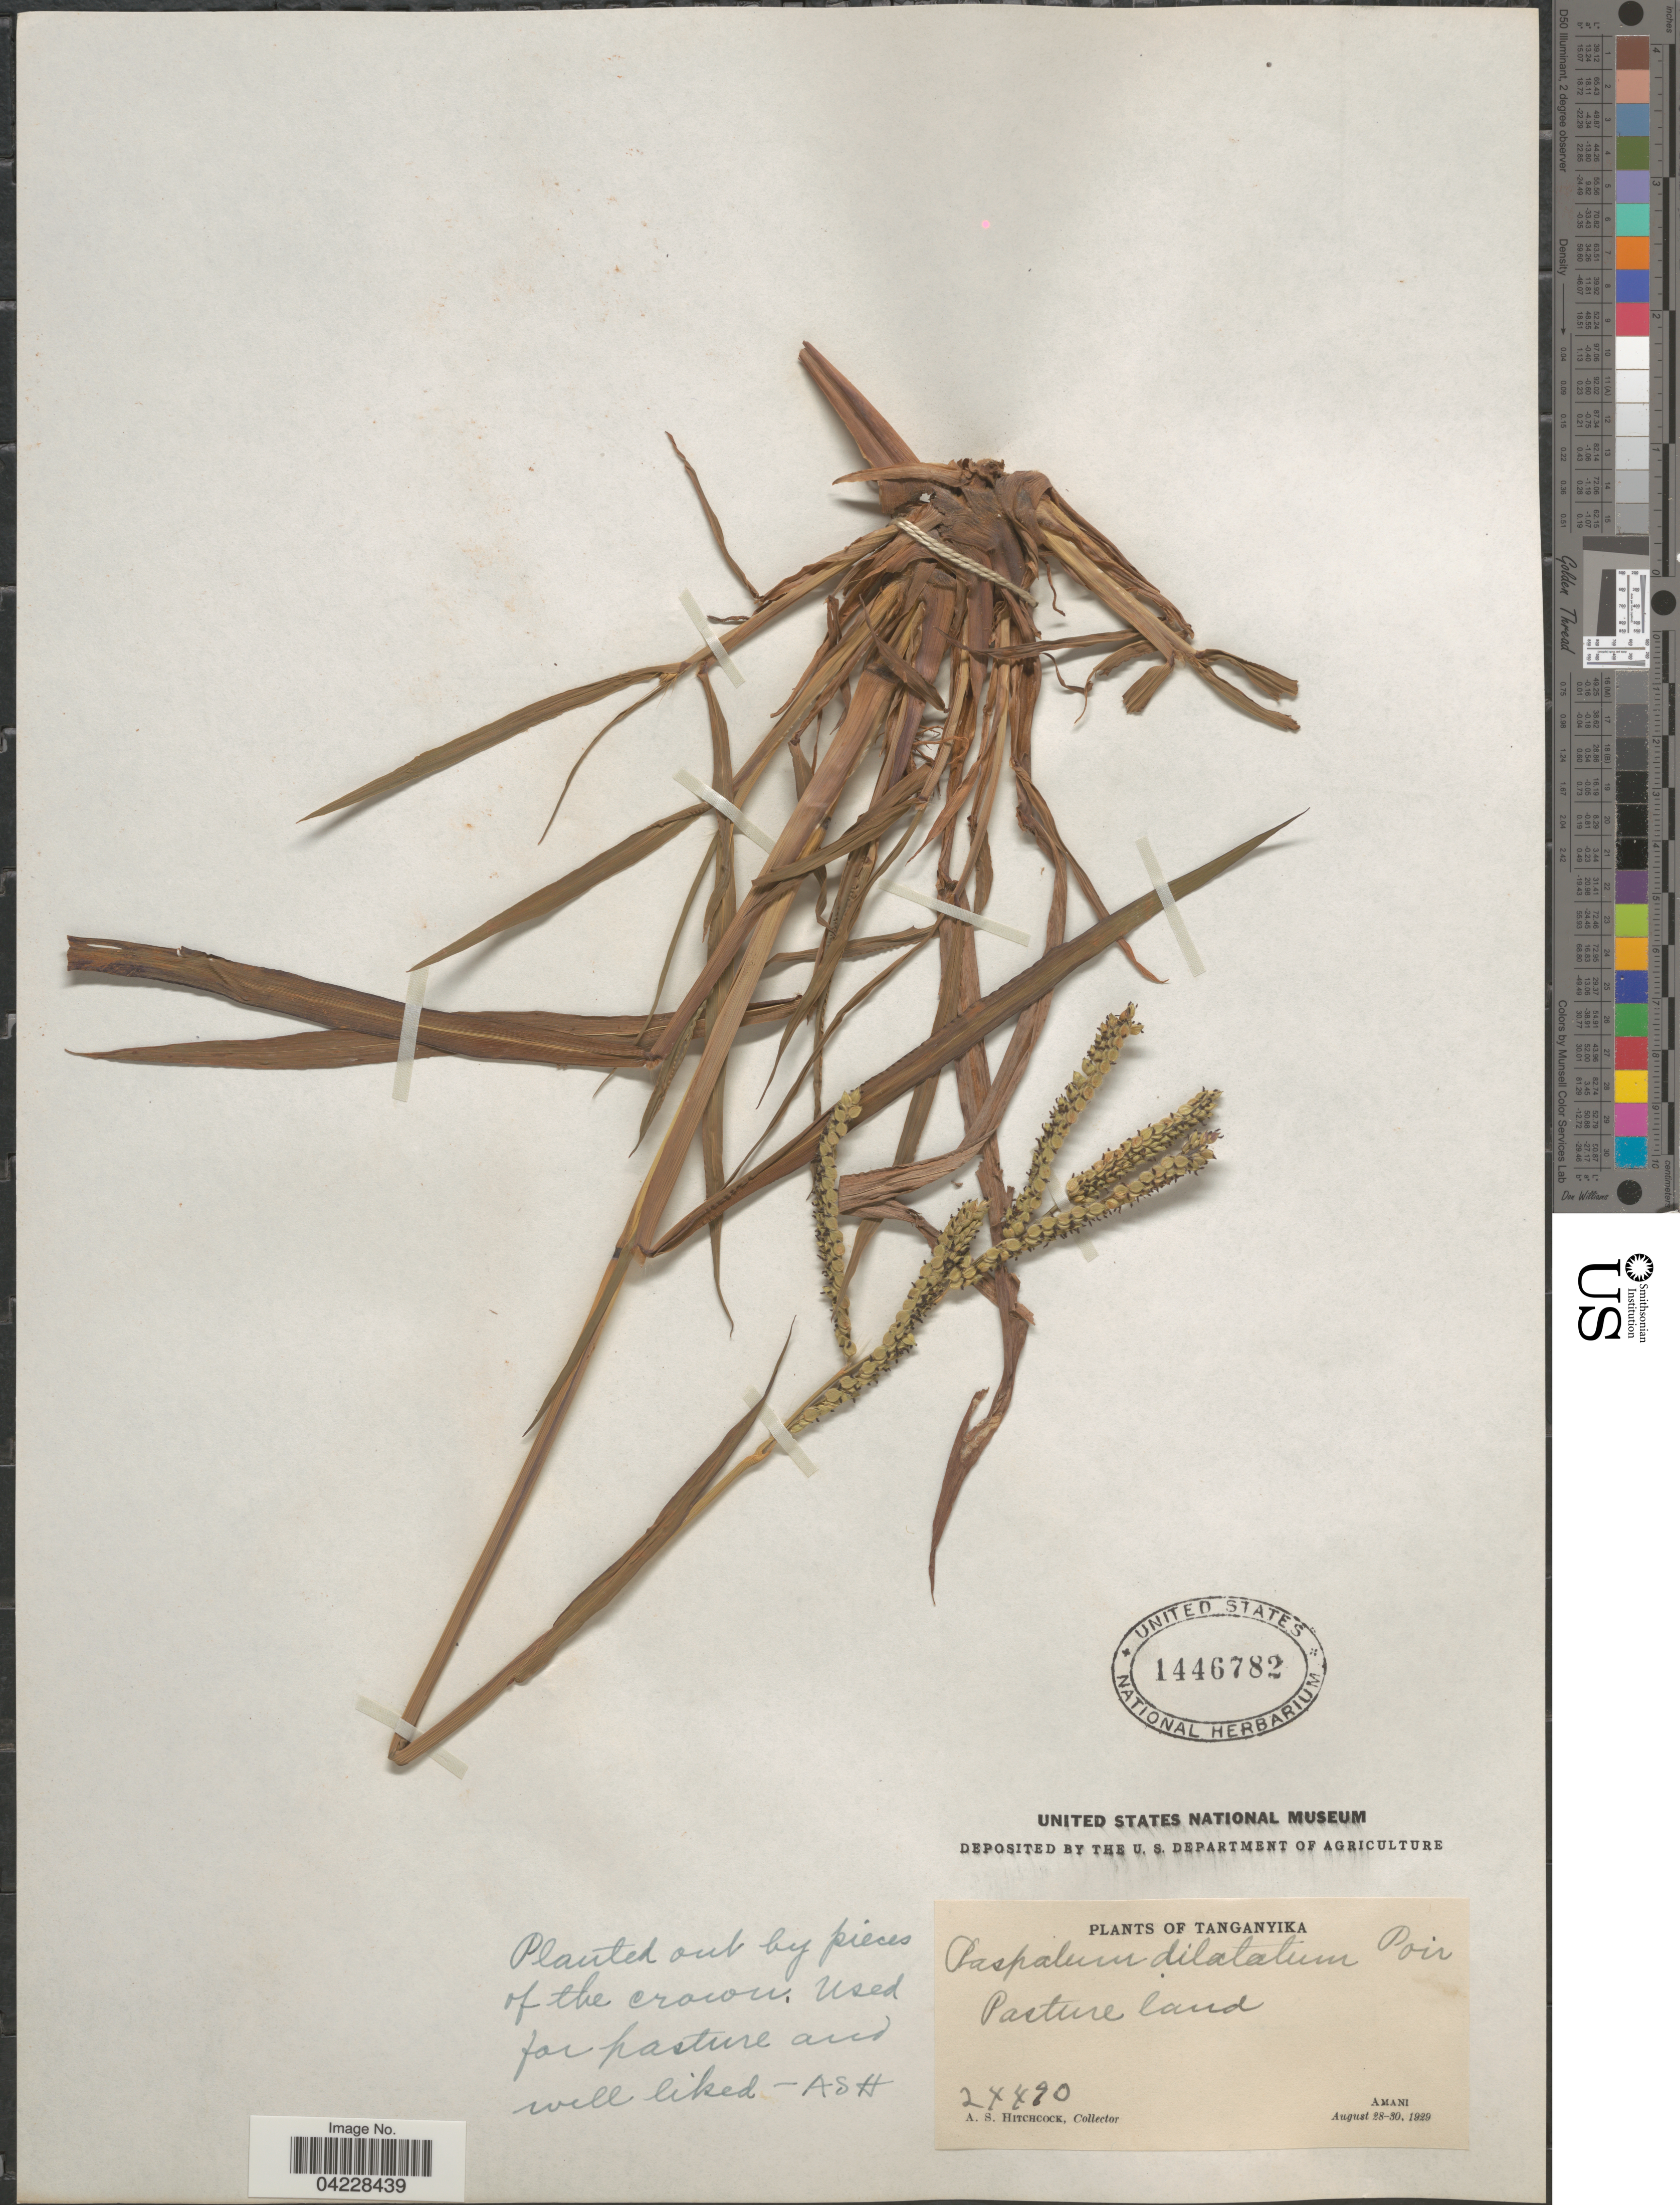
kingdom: Plantae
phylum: Tracheophyta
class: Liliopsida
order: Poales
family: Poaceae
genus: Paspalum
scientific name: Paspalum dilatatum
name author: Poir.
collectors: A. S. Hitchcock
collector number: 24490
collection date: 1929-08-28/1929-08-30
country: Tanzania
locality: Amani.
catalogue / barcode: US 1446782